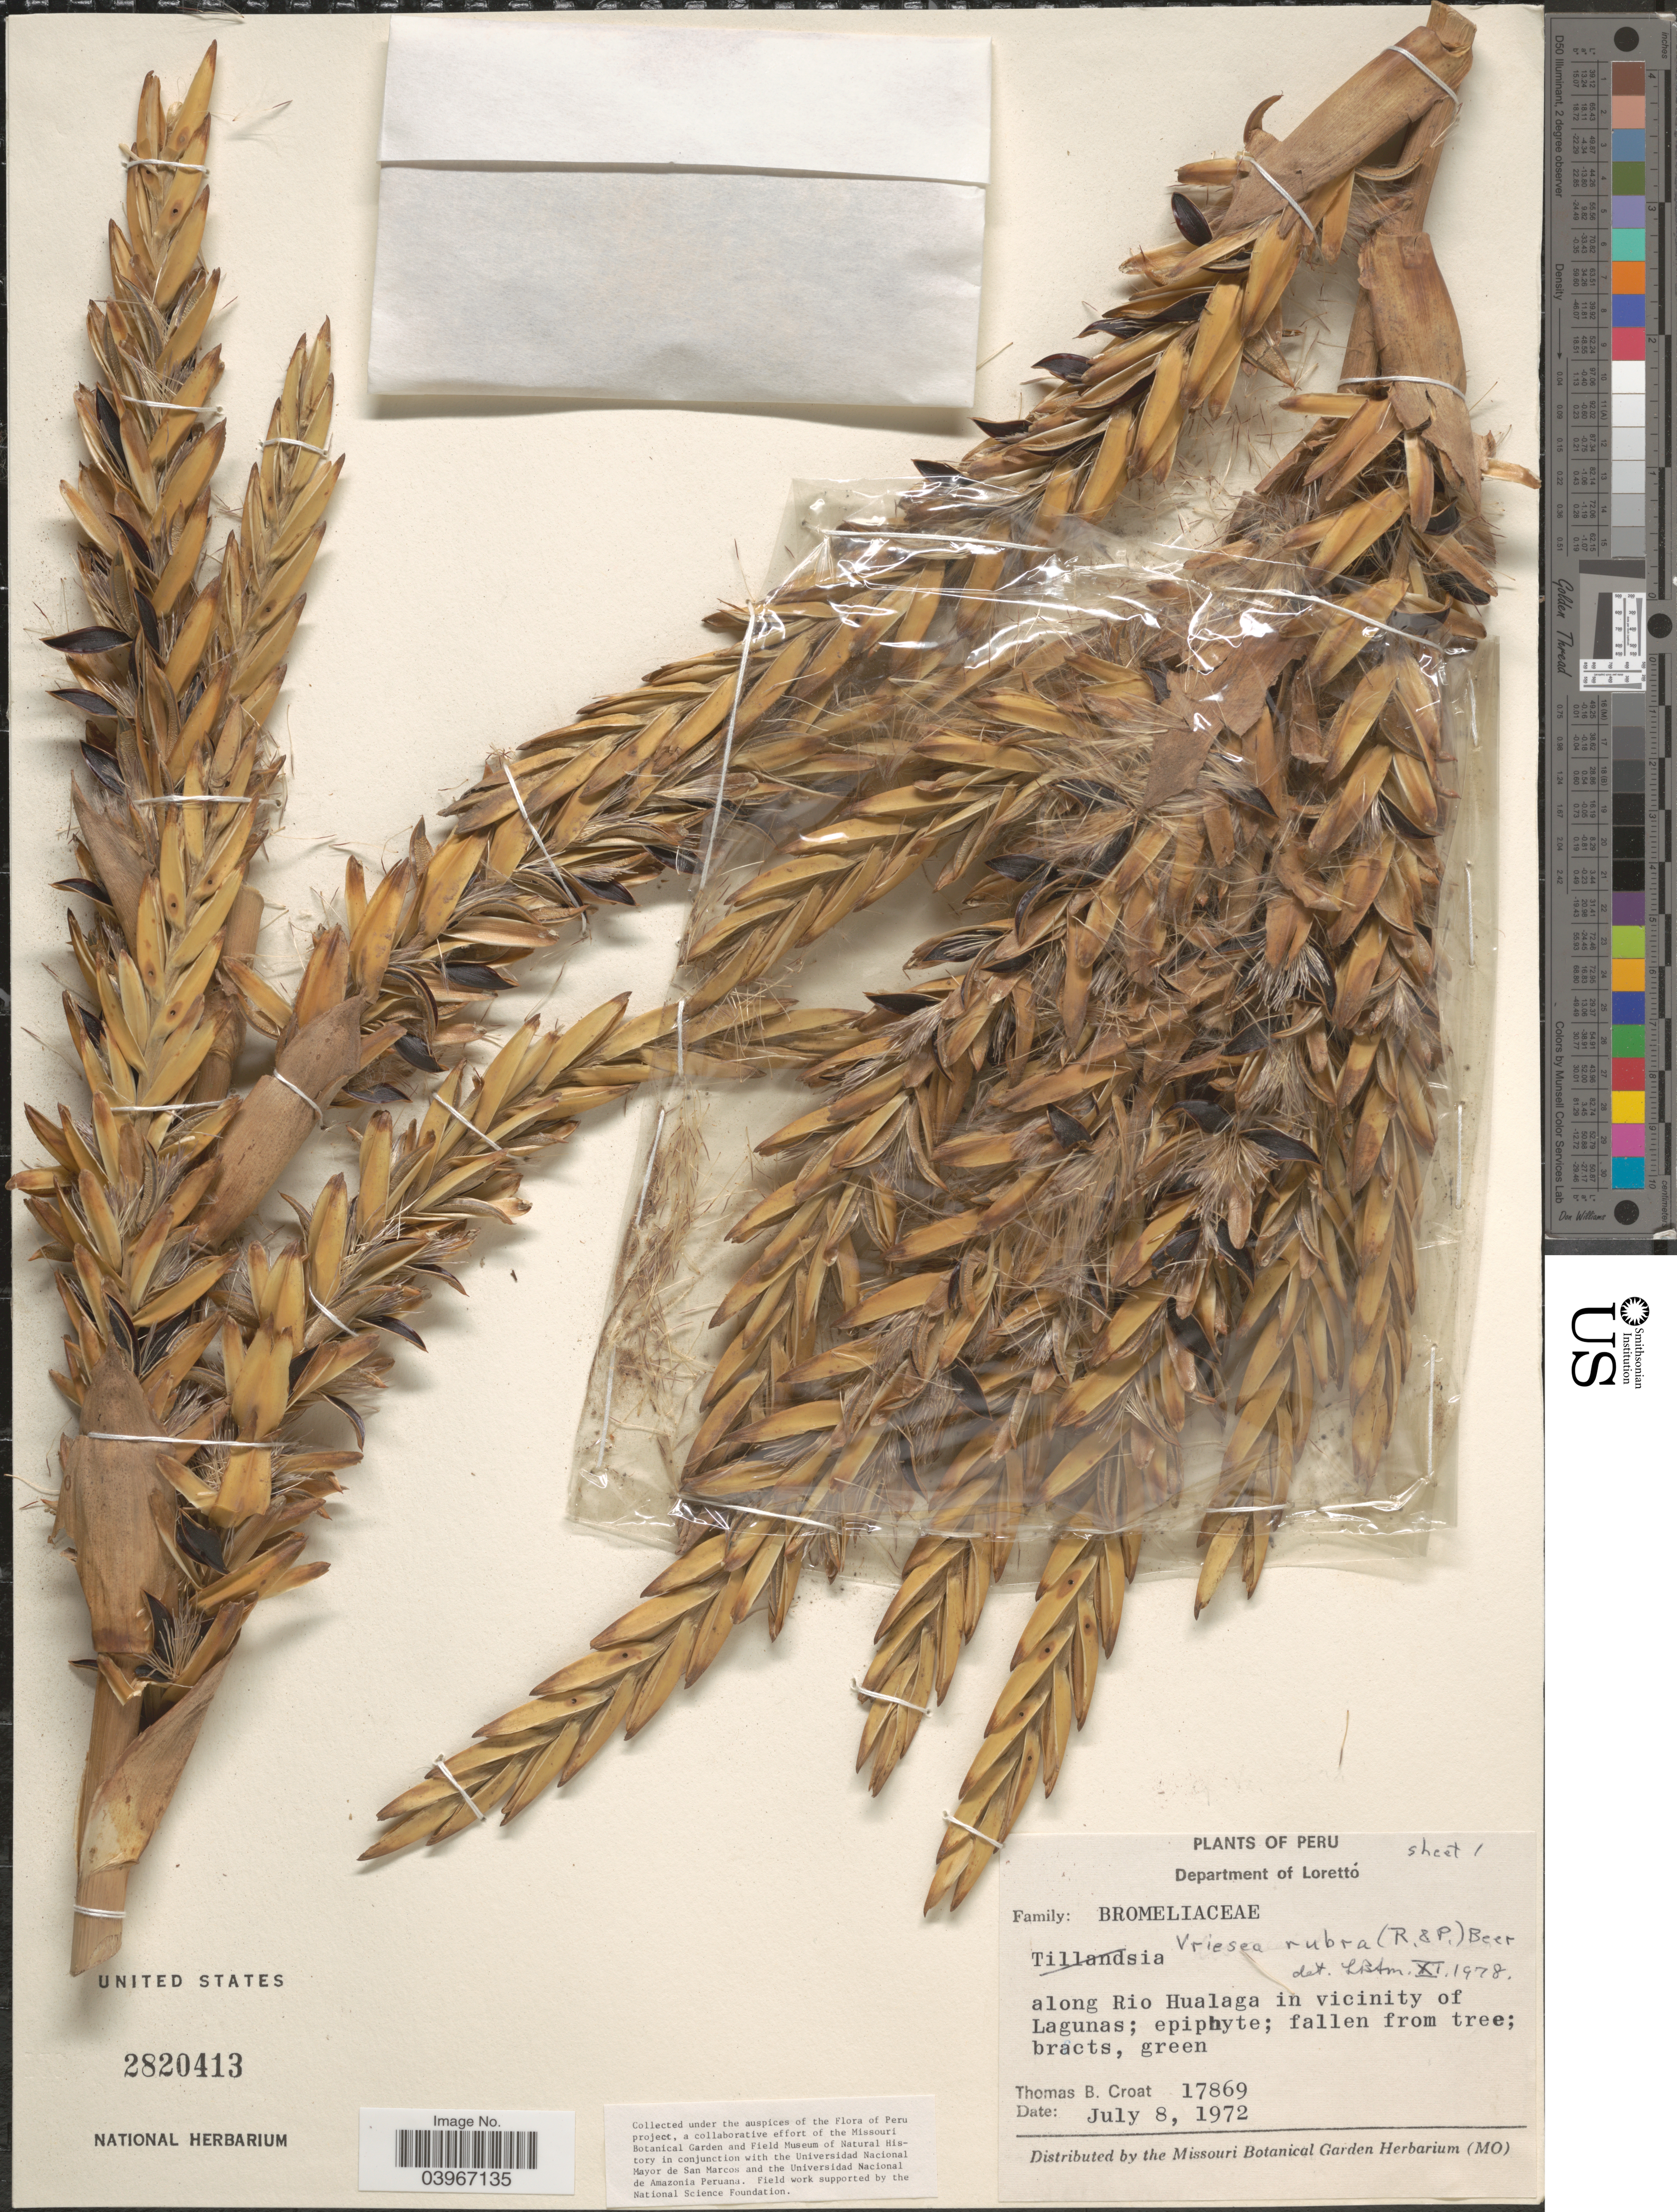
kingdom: Plantae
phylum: Tracheophyta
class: Liliopsida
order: Poales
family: Bromeliaceae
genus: Vriesea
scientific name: Vriesea rubra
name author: (Ruiz & Pav.) Beer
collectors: T. B. Croat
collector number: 17869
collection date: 1972-07-08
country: Peru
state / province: Loreto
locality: Department of Lorettó. Along Rio Hualaga in vicinity of Lagunas.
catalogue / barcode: US 2820413